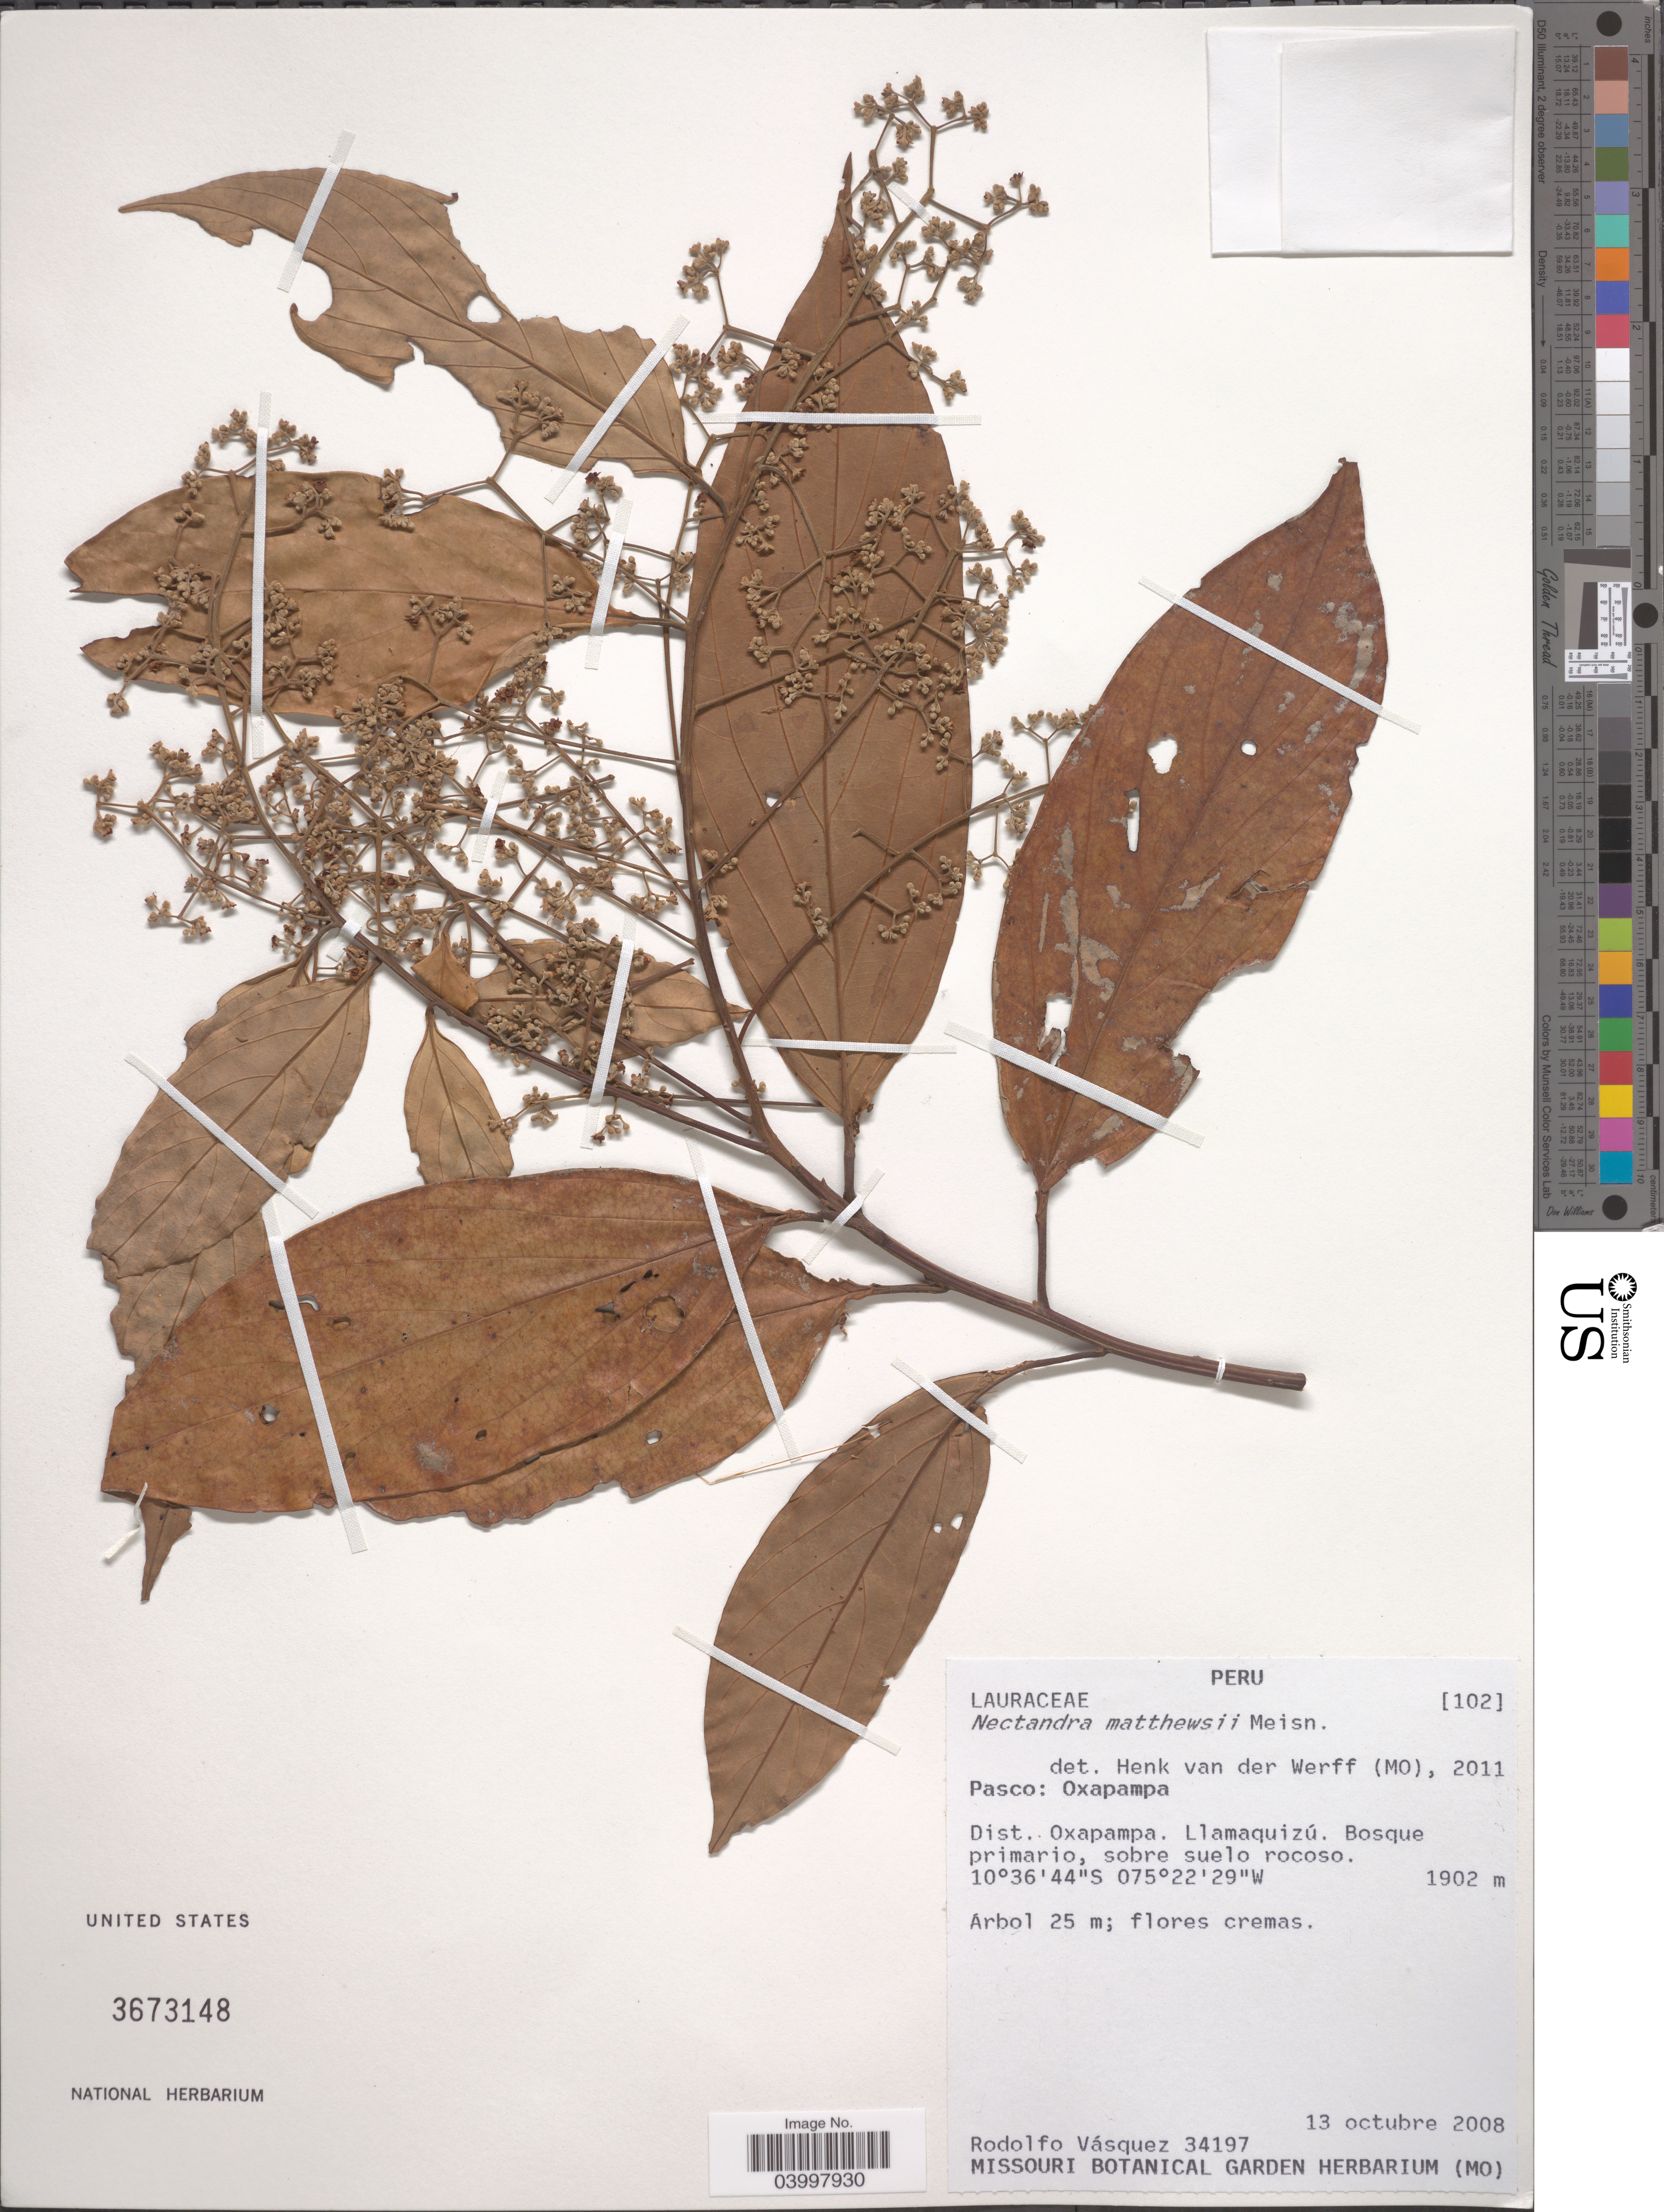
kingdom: Plantae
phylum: Tracheophyta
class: Magnoliopsida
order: Laurales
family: Lauraceae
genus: Nectandra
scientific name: Nectandra matthewsii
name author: Meisn.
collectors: R. Vásquez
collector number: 34197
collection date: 2008-10-13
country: Peru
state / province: Pasco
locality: Oxapampa. Dist. Oxapampa. Llamaquizú. Bosque primario, sobre suelo rocoso.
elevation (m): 1902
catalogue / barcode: US 3673148